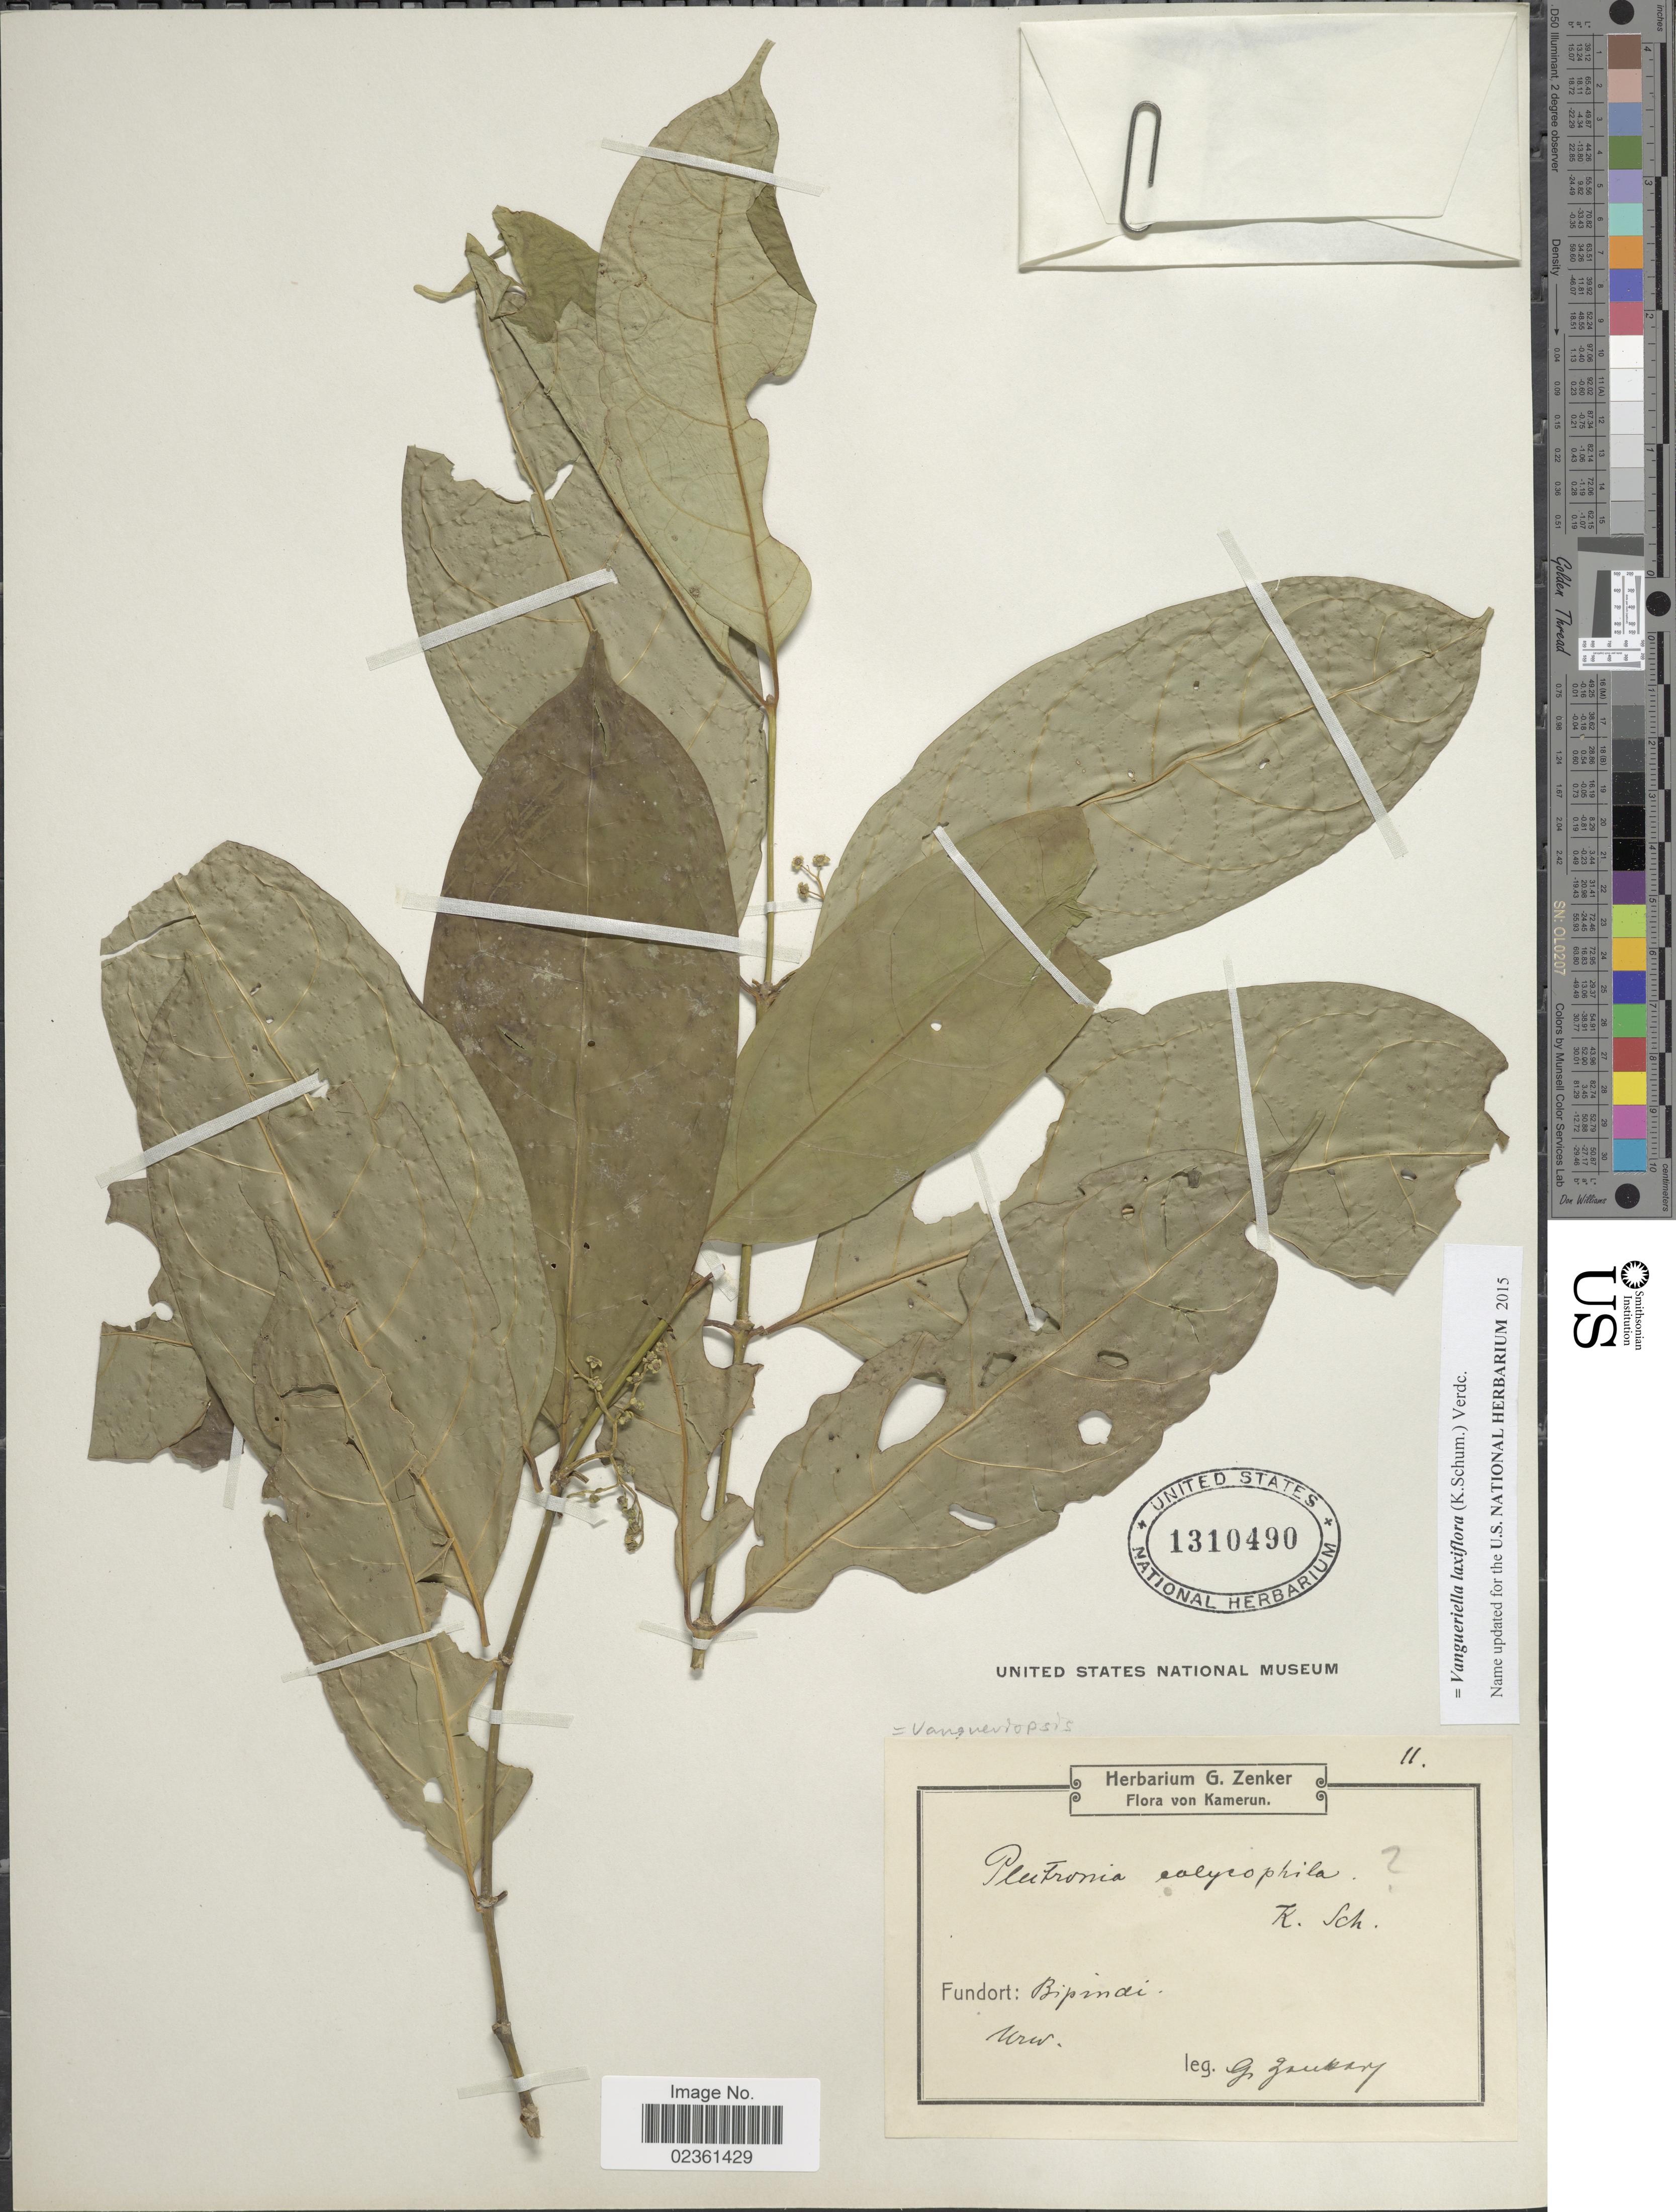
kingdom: Plantae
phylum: Tracheophyta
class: Magnoliopsida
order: Gentianales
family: Rubiaceae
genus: Vangueriella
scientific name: Vangueriella laxiflora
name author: (K. Schum.) Verdc.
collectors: G. A. Zenker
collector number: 11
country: Cameroon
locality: Kamerun, Bipindi, Urw.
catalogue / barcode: US 1310490